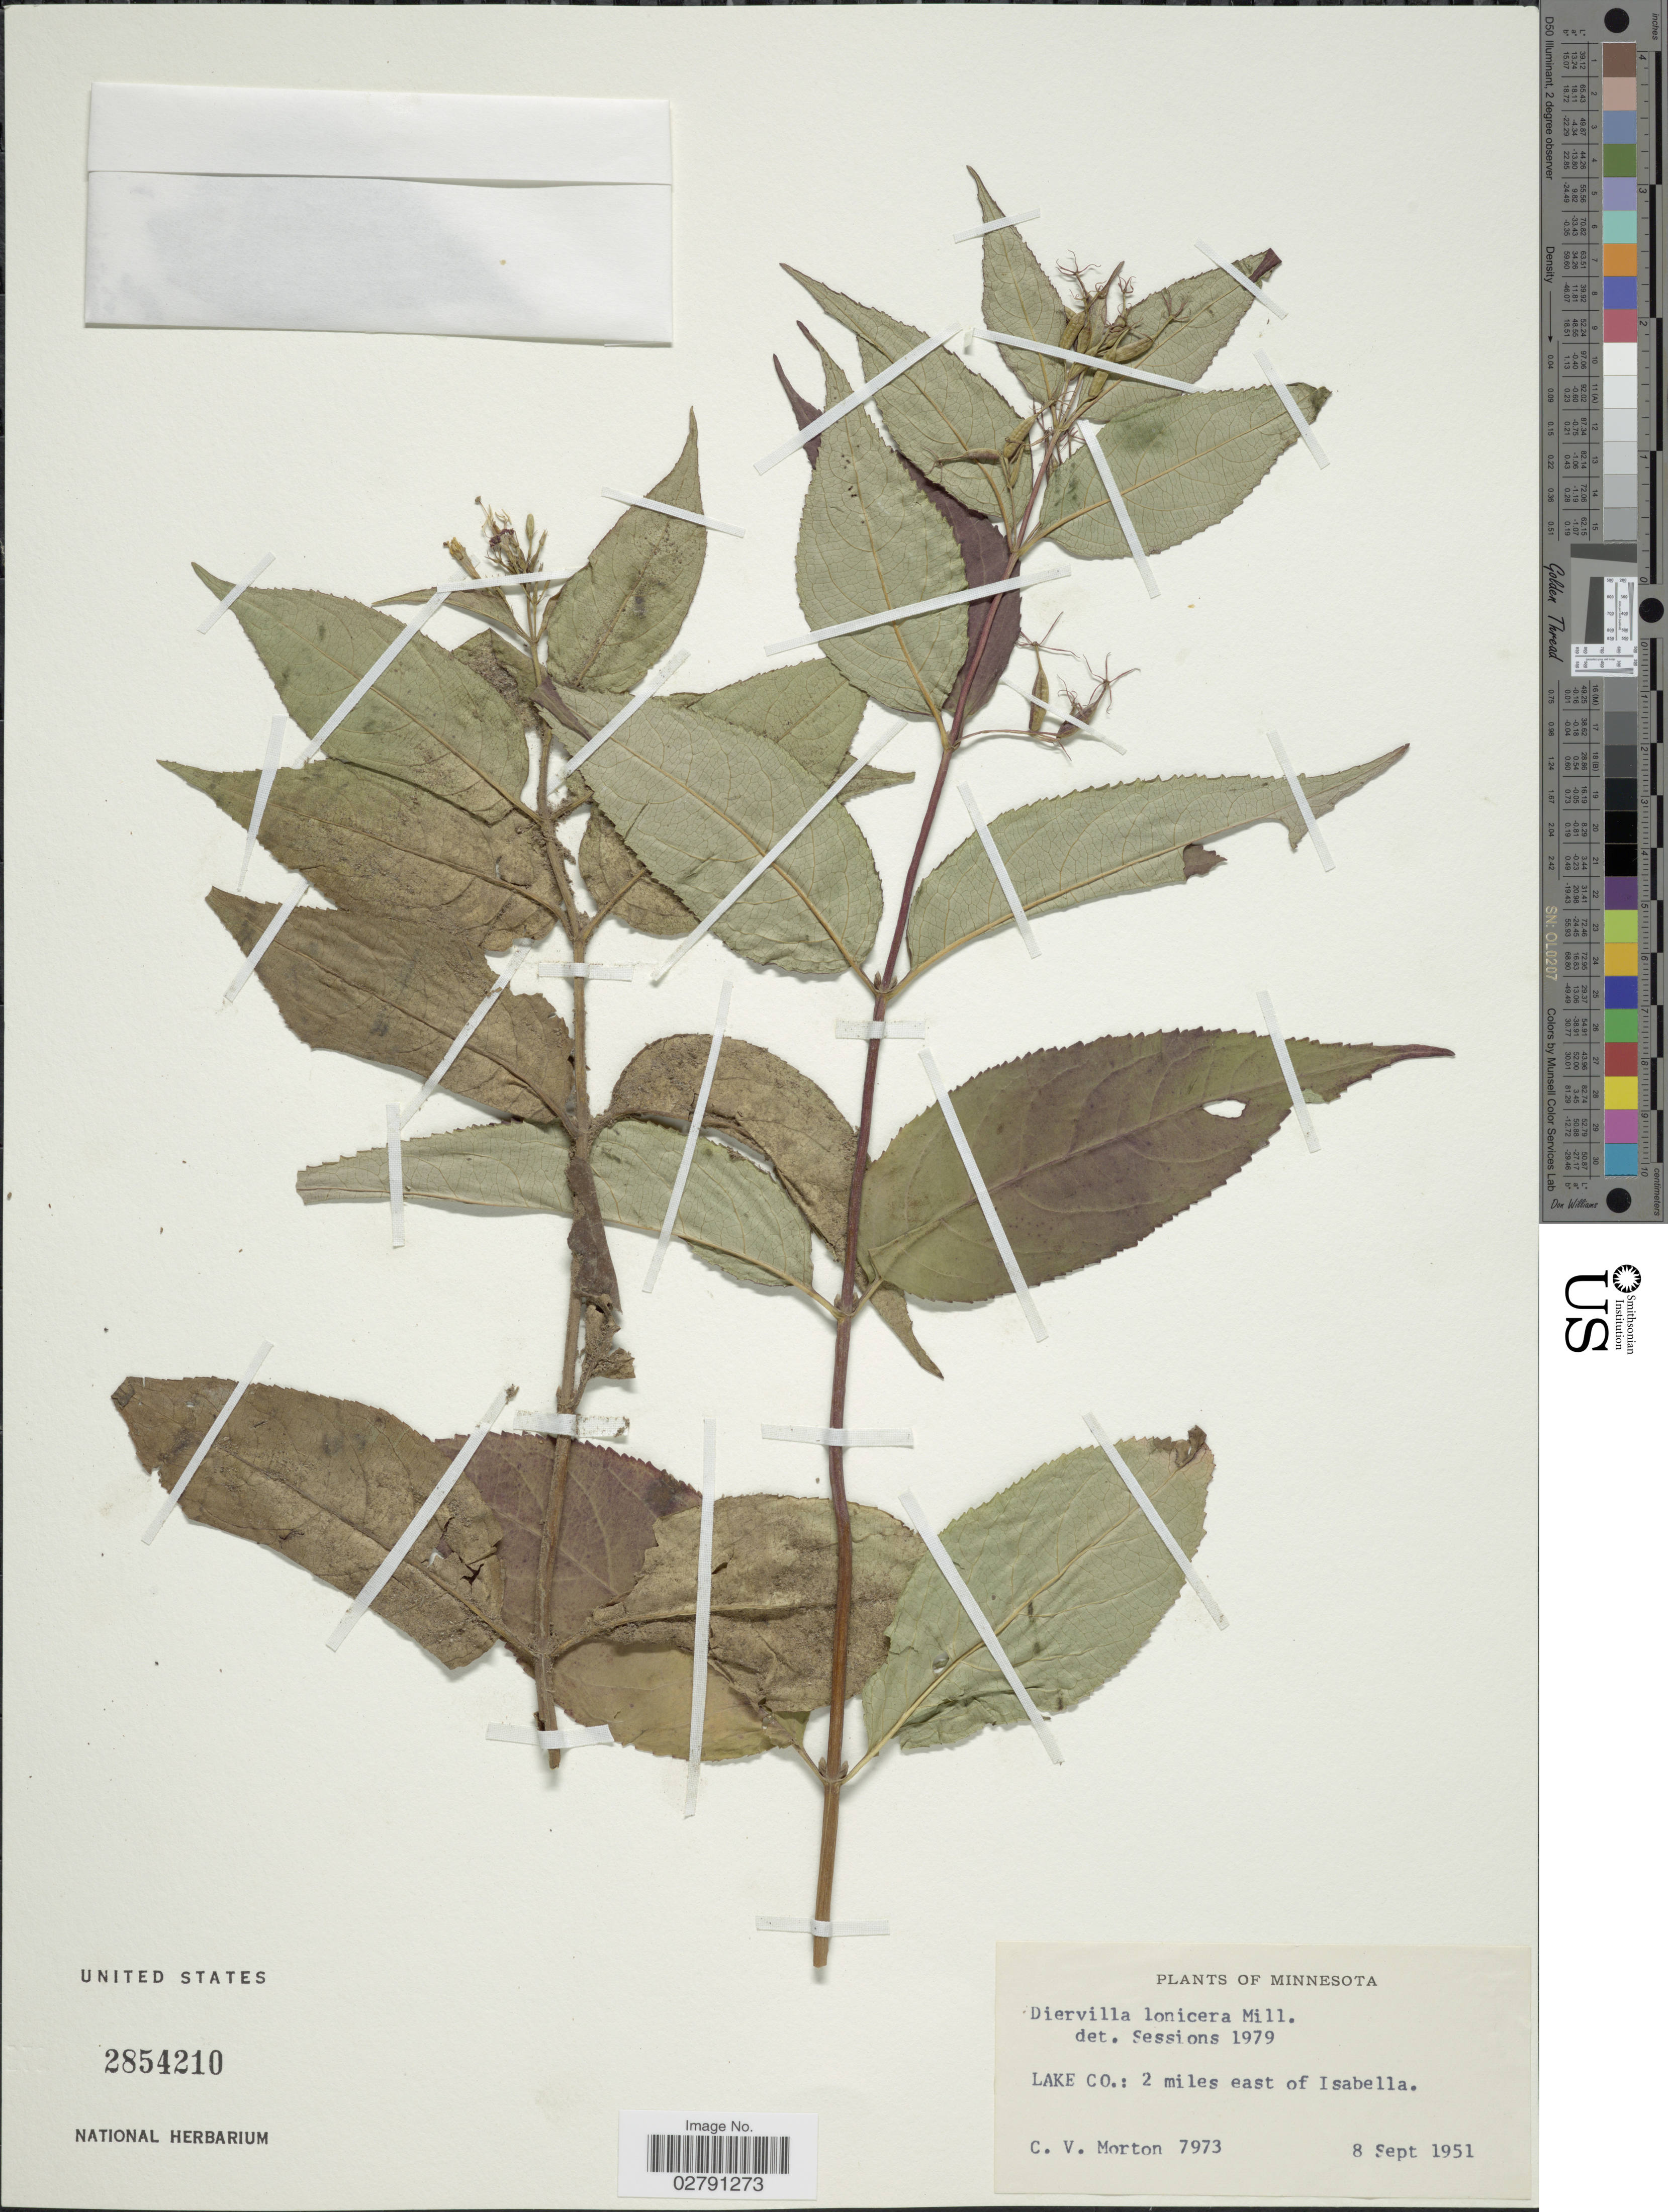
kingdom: Plantae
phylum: Tracheophyta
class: Magnoliopsida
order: Dipsacales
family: Caprifoliaceae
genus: Diervilla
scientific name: Diervilla lonicera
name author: Mill.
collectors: C. V. Morton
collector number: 7973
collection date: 1951-09-08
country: United States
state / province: Minnesota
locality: Lake Co.: 2 miles east of Isabella.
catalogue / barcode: US 2854210